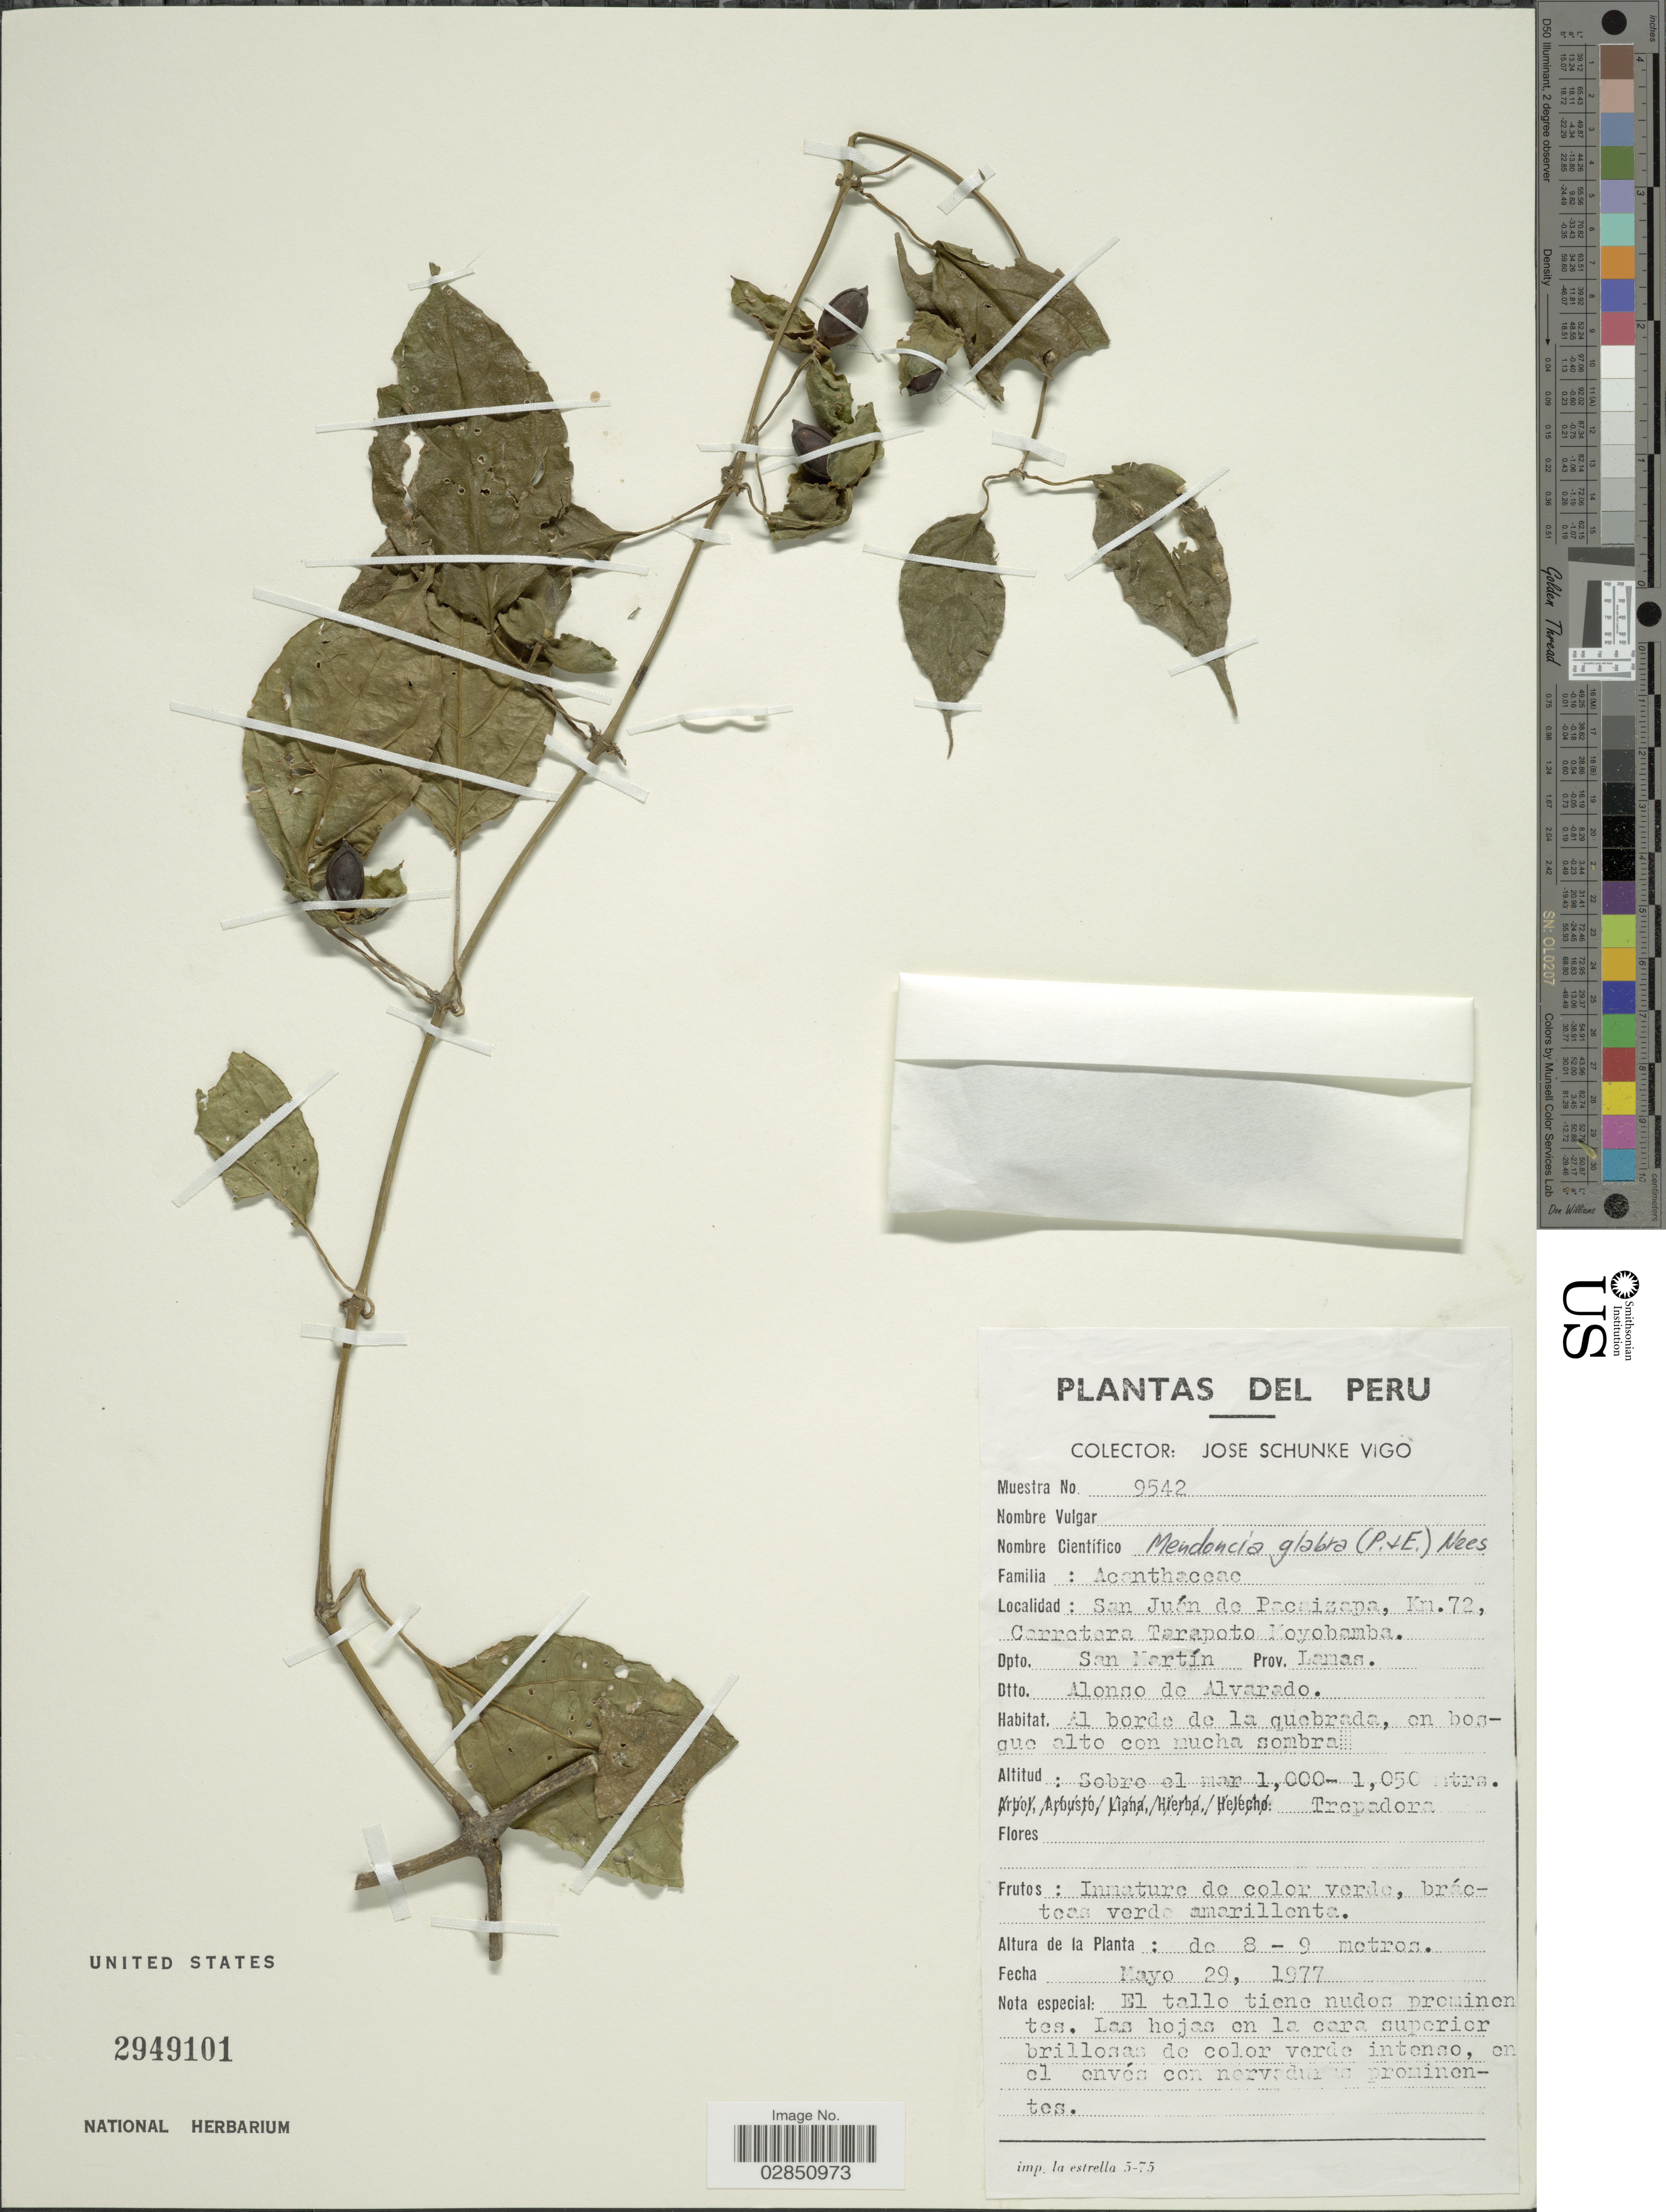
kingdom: Plantae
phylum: Tracheophyta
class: Magnoliopsida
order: Lamiales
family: Acanthaceae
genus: Mendoncia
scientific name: Mendoncia glabra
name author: (Poepp. & Endl.) Nees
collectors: J. Schunke Vigo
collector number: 9542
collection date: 1977-05-29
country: Peru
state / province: San Martín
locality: San Juán de Pacaizapa, Km. 72, Carretera Tarapoto Moyobamba, Dpto. San Martin, Prov. Lamas, Dtto. Alonso de Alvarado.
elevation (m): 1000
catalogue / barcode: US 2949101